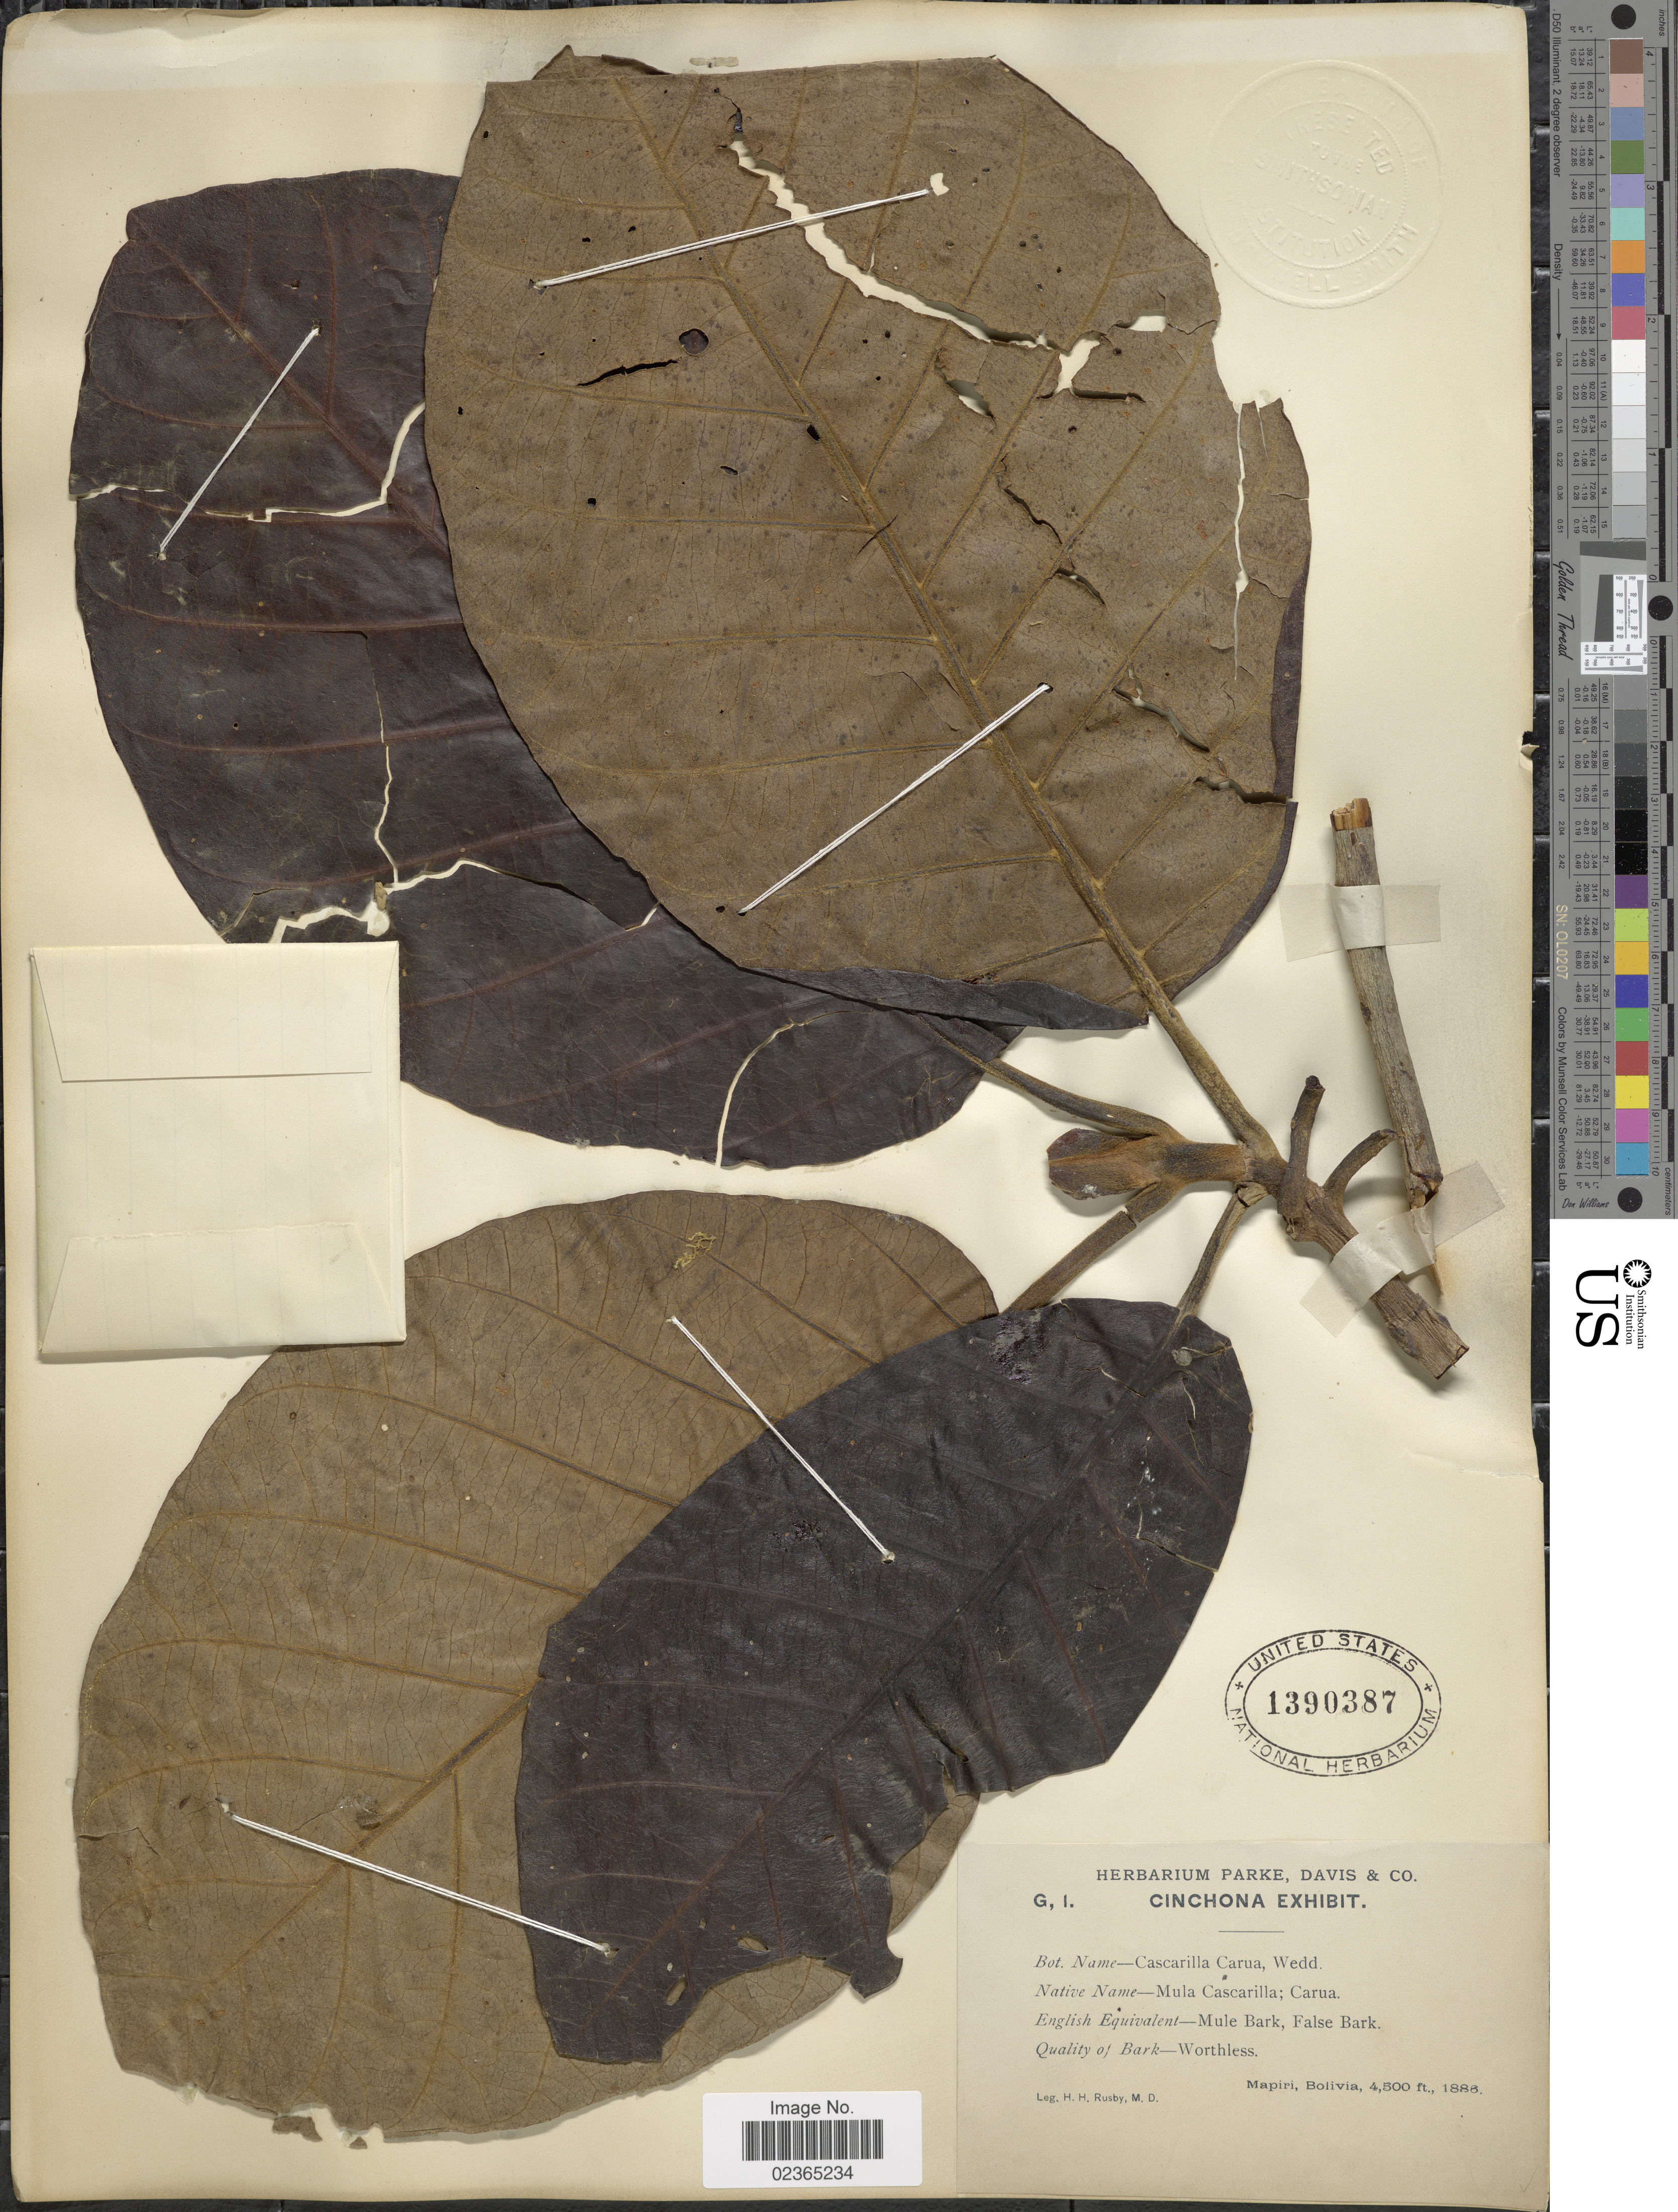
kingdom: Plantae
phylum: Tracheophyta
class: Magnoliopsida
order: Gentianales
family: Rubiaceae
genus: Ladenbergia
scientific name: Ladenbergia carua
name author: (Wedd.) Standl.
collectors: H. H. Rusby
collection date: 1886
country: Bolivia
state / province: La Páz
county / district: Larecaja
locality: Mapiri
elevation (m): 1372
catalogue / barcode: US 1390387